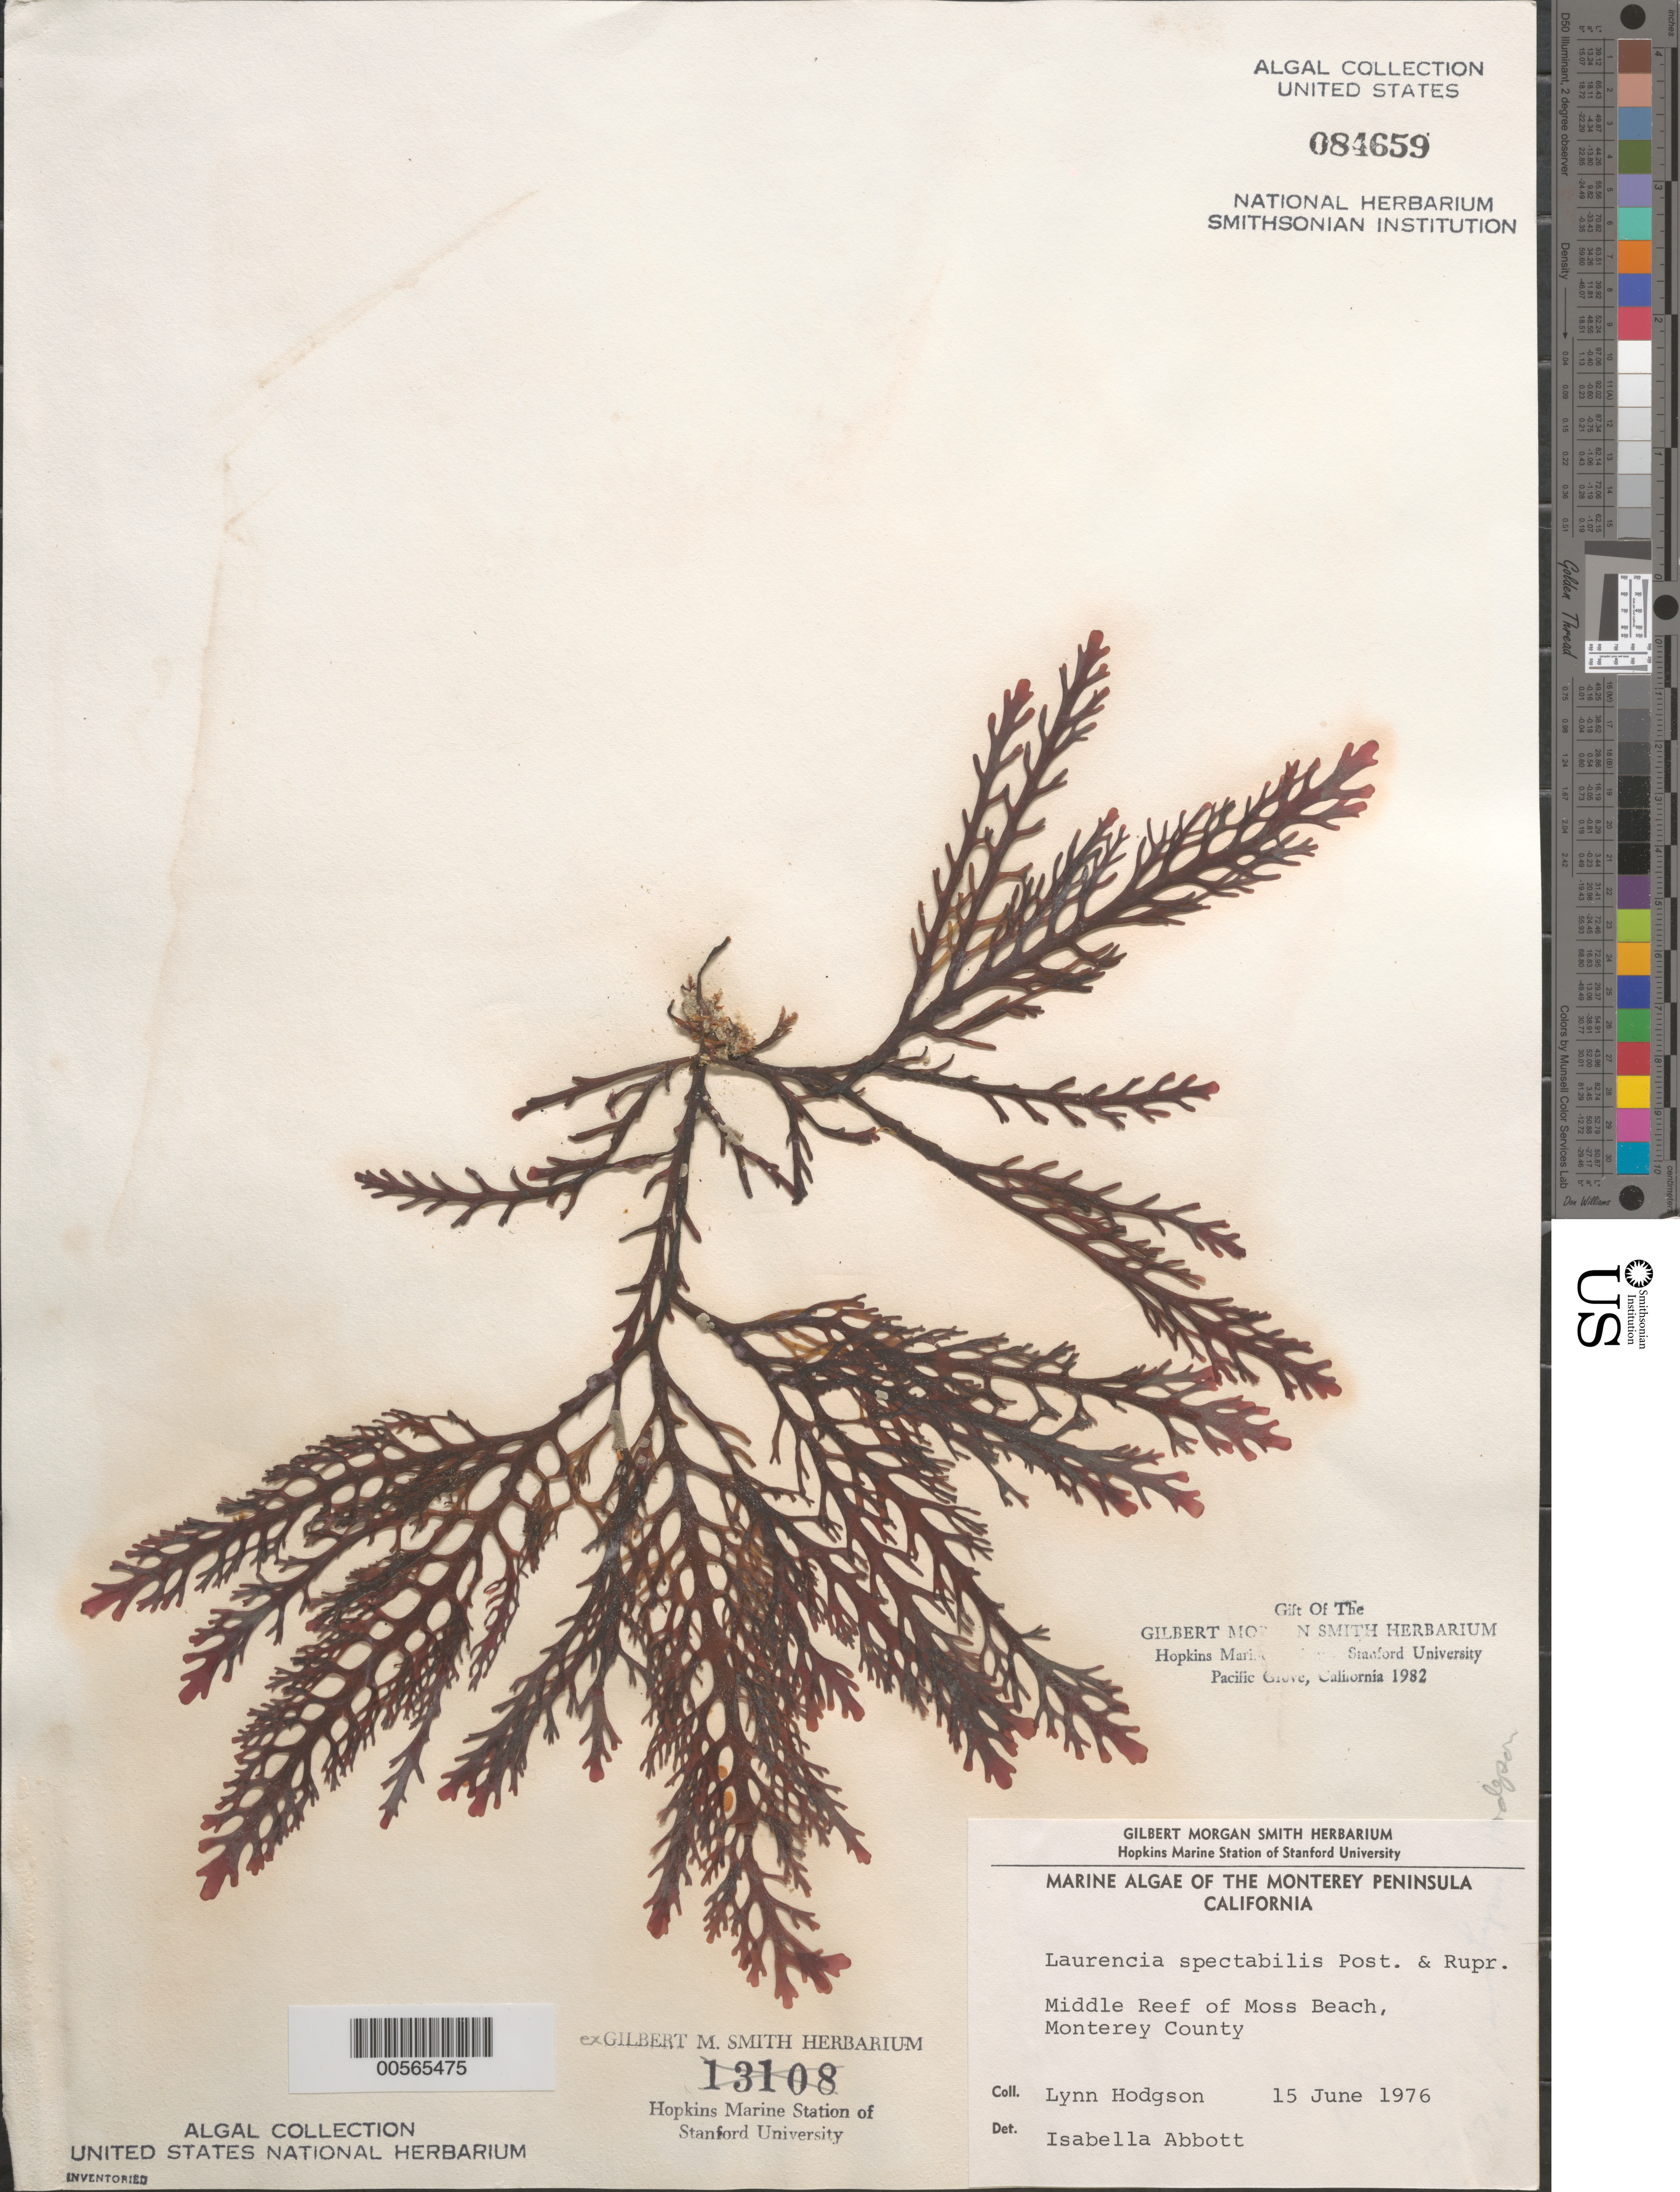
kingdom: Plantae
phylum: Tracheophyta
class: Magnoliopsida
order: Malpighiales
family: Dichapetalaceae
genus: Tapura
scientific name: Tapura guianensis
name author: Aubl.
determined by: Prance, G. T.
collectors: B. Maguire & G. Stahel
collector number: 23621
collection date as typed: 3-Jun-44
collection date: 1944-06-03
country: Suriname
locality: Zanderij Is, Sectie O, km 70, along railroad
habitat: Along railroad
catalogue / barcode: US 2026376-2